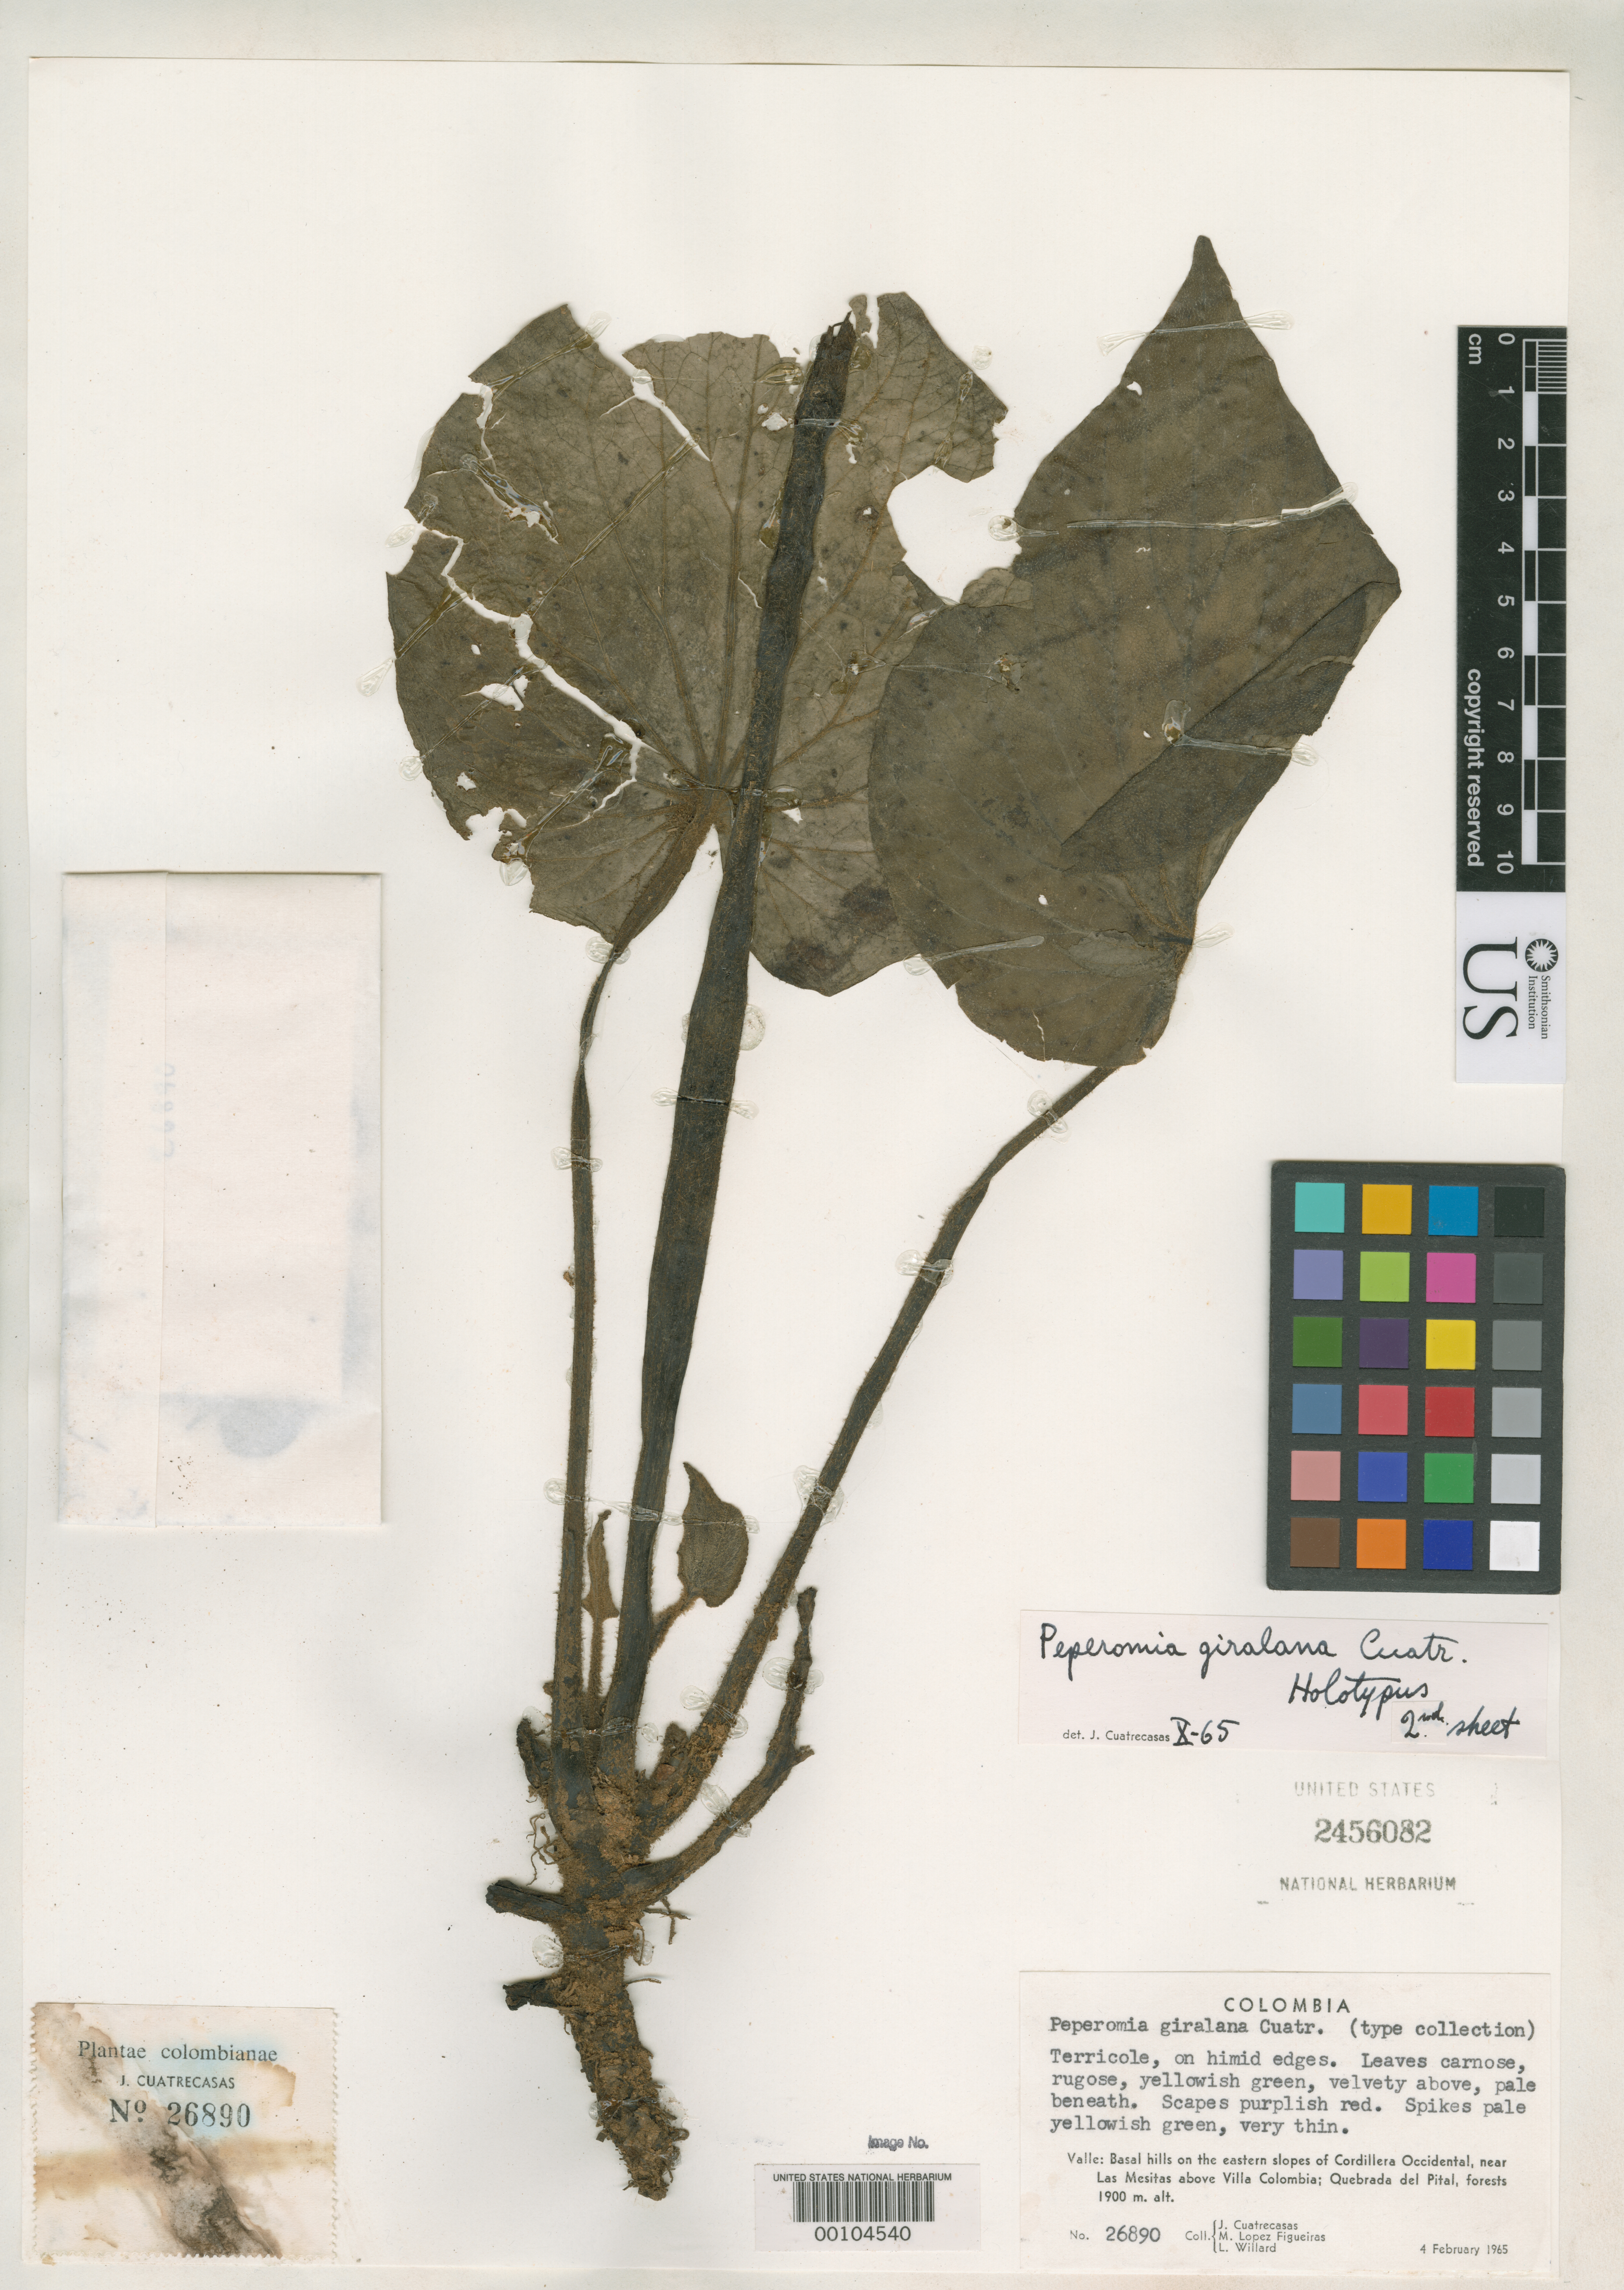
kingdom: Plantae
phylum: Tracheophyta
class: Magnoliopsida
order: Piperales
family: Piperaceae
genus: Peperomia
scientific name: Peperomia giralana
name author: Cuatrec.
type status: Holotype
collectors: J. Cuatrecasas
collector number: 26890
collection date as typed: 04 Feb 1965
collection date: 1965-02-04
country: Colombia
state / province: Valle del Cauca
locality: Quebrada de Pital, near las Mesitas above Villa Colombia.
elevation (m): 1900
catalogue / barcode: US 2456082